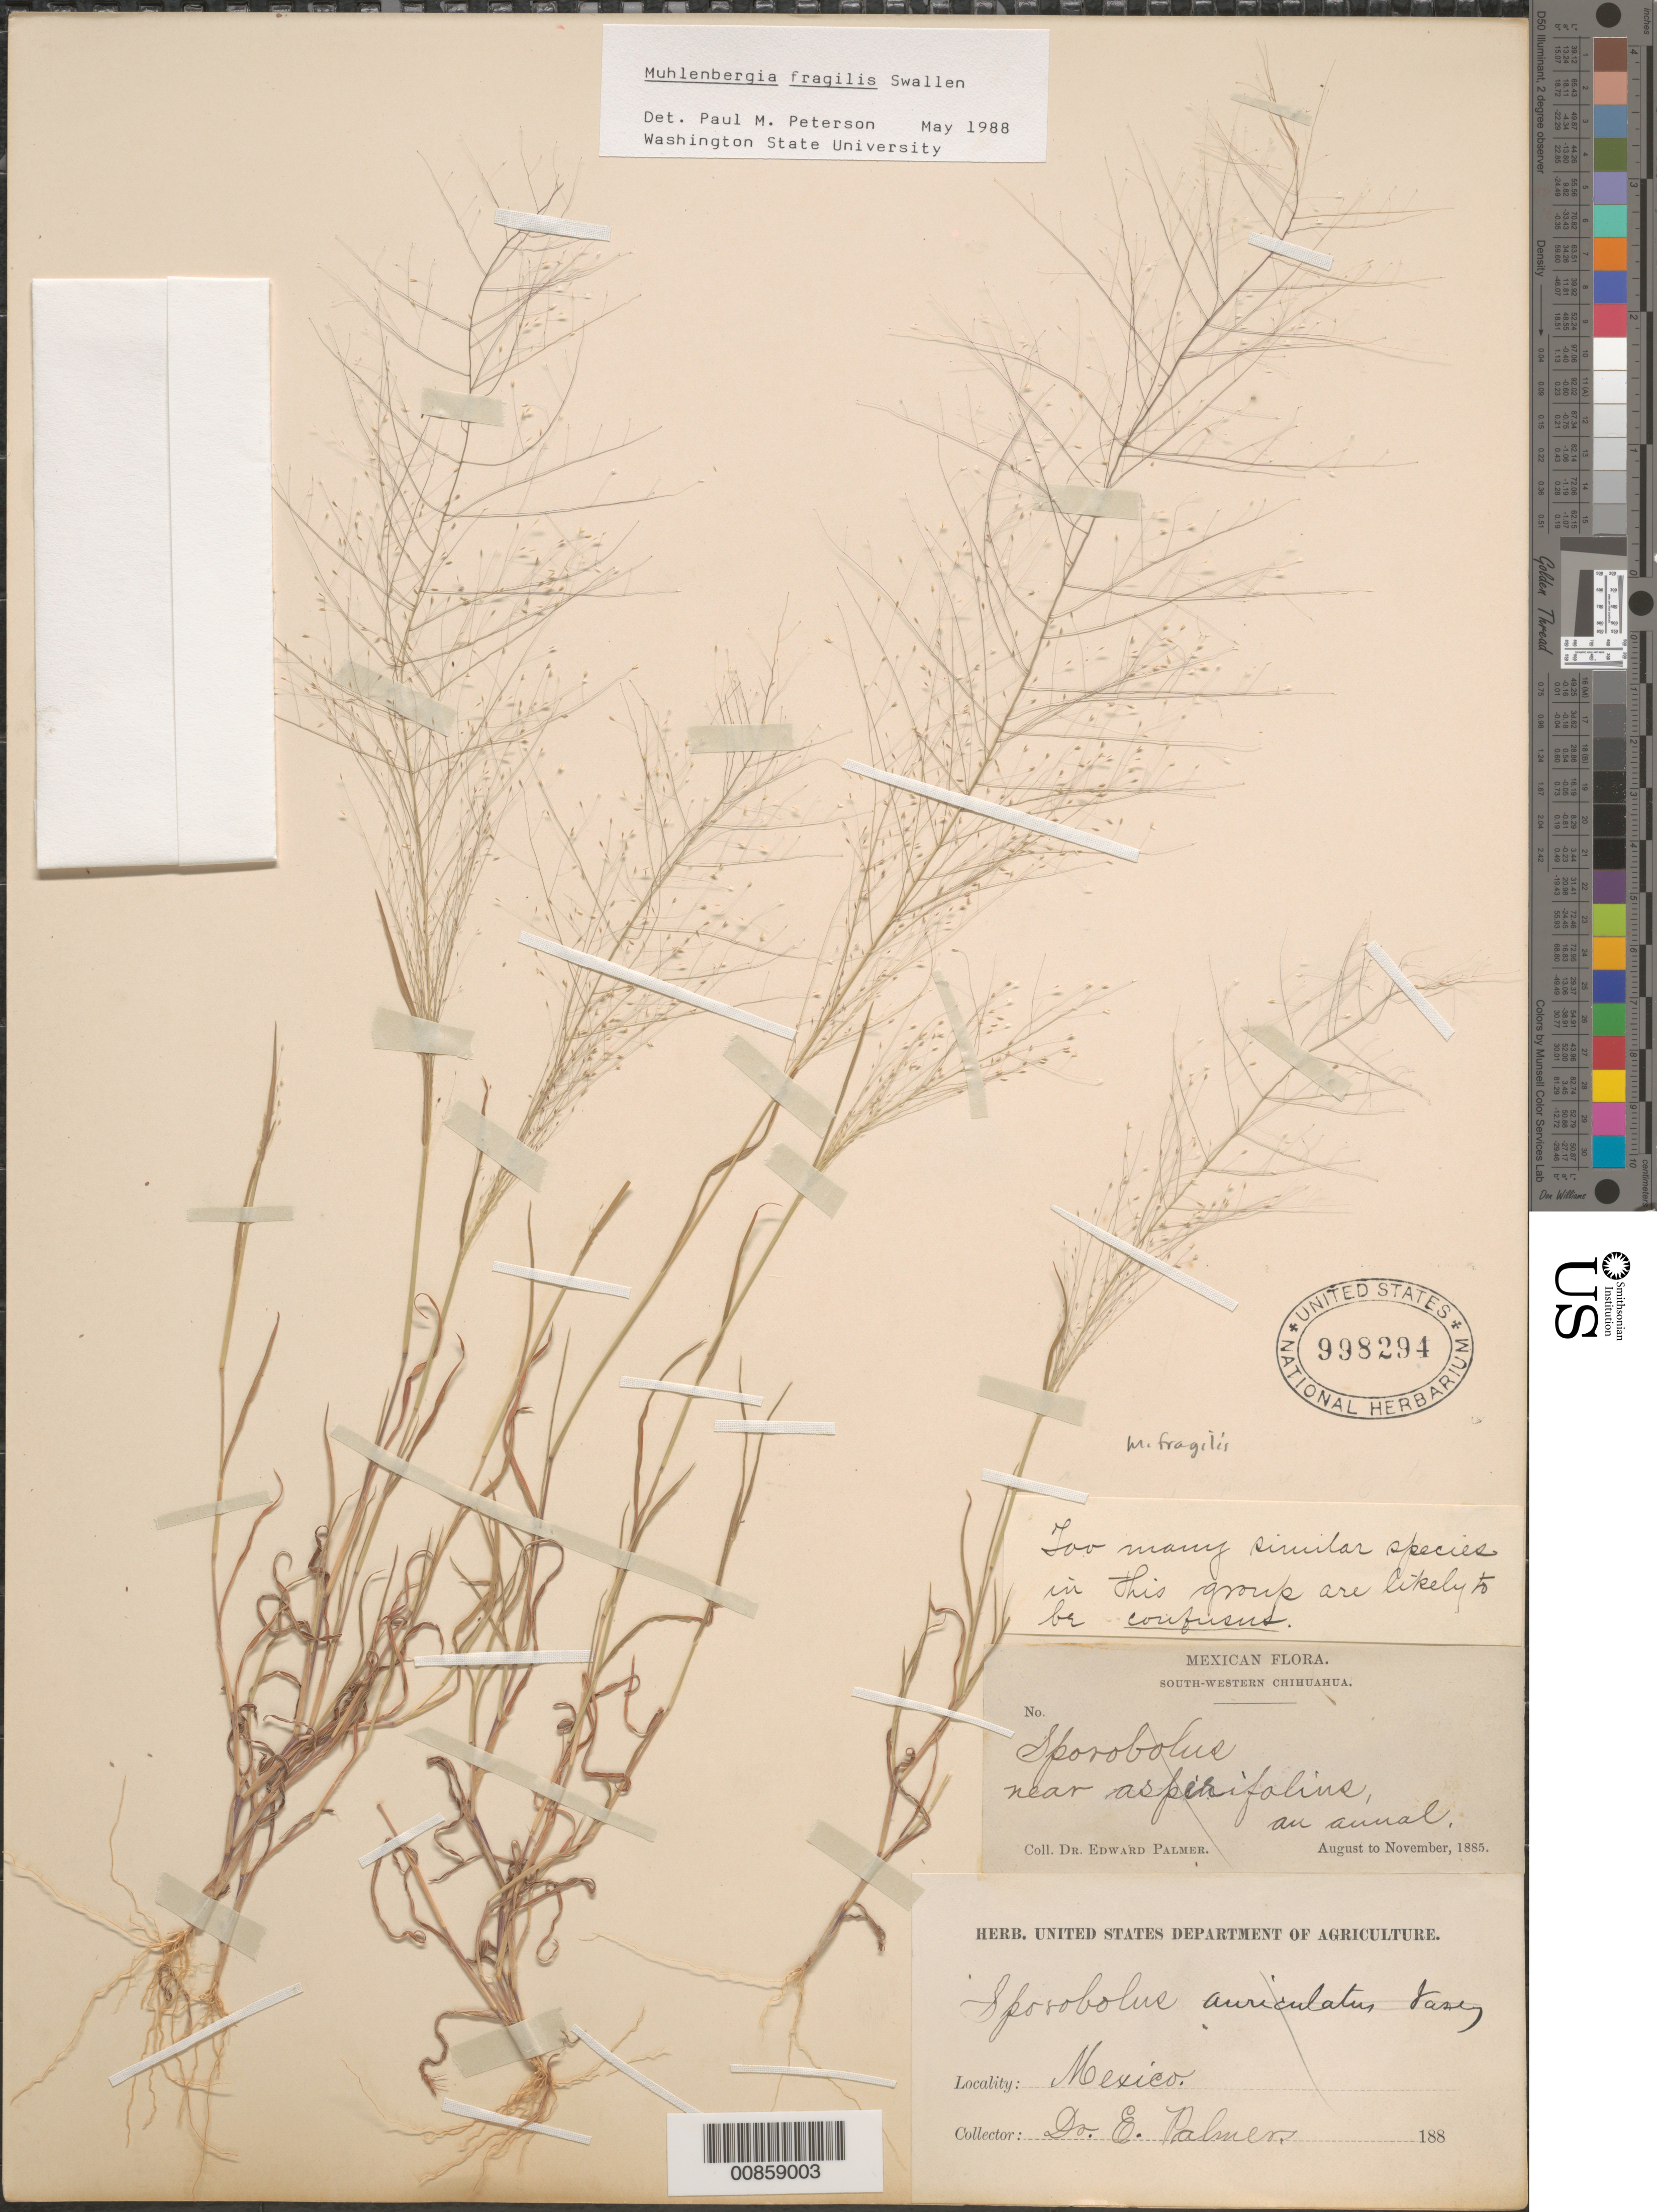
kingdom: Plantae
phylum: Tracheophyta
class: Liliopsida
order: Poales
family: Poaceae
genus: Muhlenbergia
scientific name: Muhlenbergia fragilis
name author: Swallen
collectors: E. Palmer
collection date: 1885-08/1885-11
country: Mexico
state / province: Chihuahua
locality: South-Western Chihuahua.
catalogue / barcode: US 998294